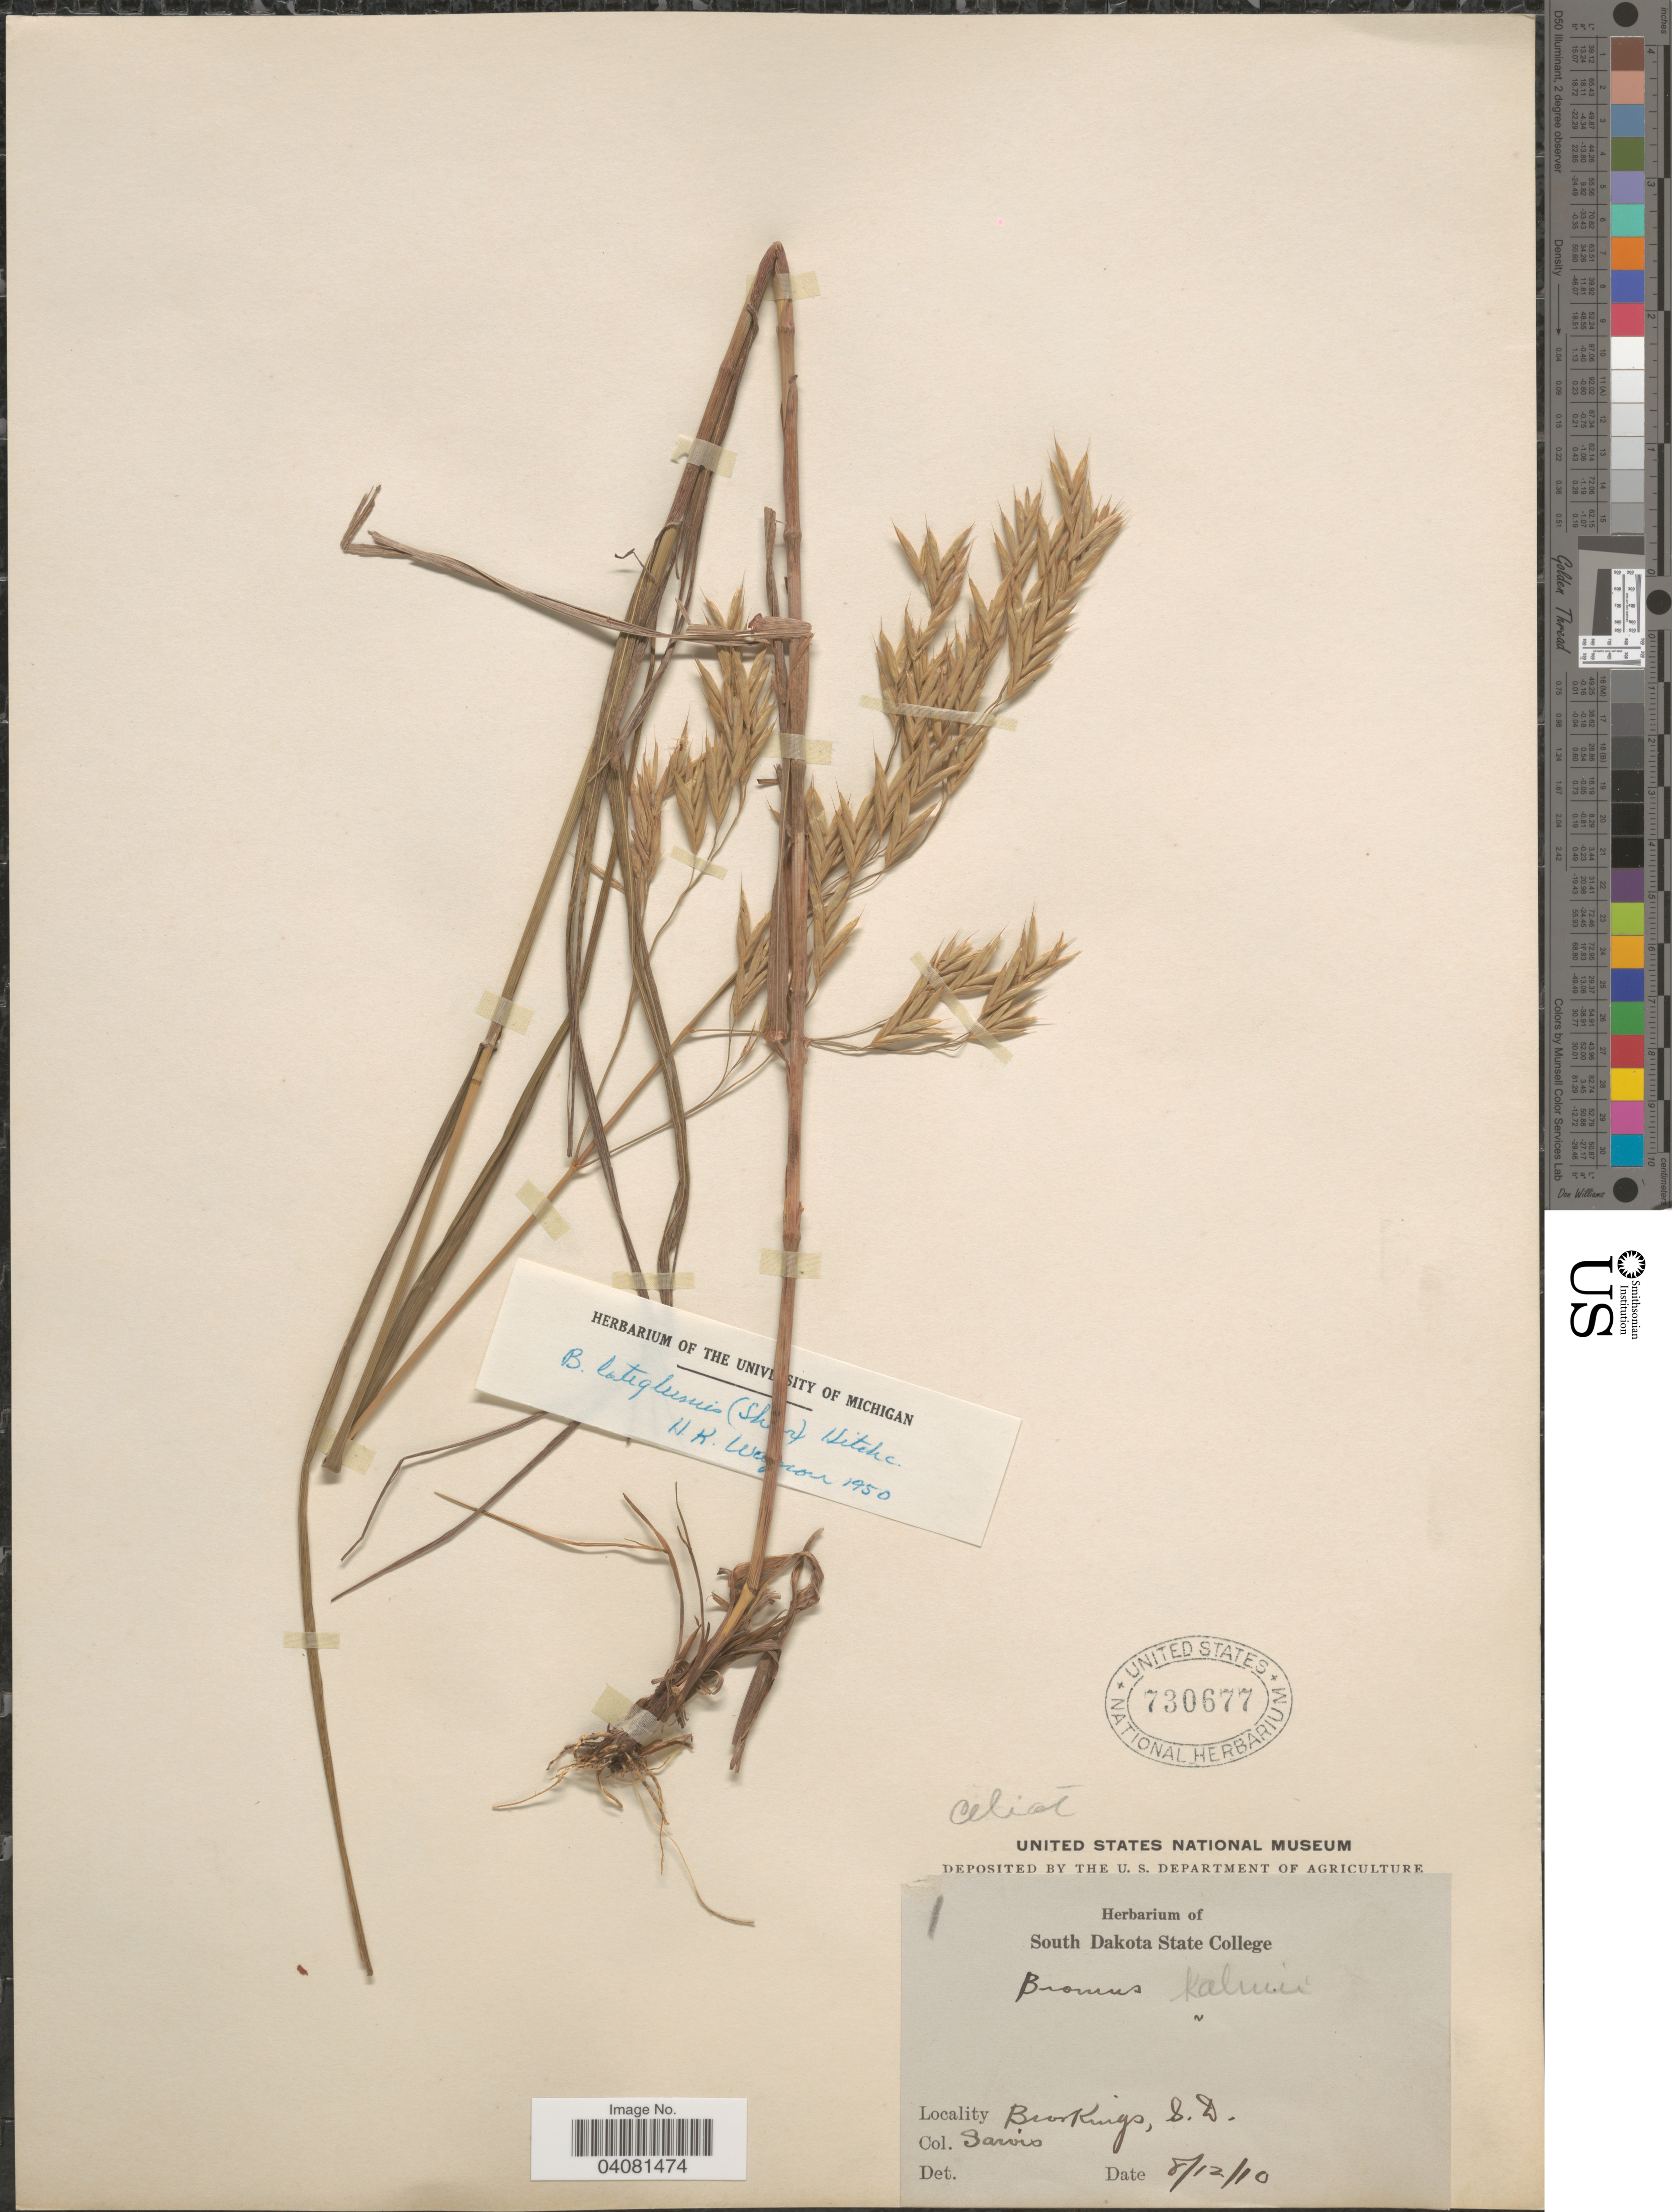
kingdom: Plantae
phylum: Tracheophyta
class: Liliopsida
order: Poales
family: Poaceae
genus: Bromus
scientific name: Bromus ciliatus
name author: L.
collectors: J. Sarvis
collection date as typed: Transcribed d/m/y: 12/8/10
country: United States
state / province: South Dakota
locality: Brookings.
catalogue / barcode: US 730677